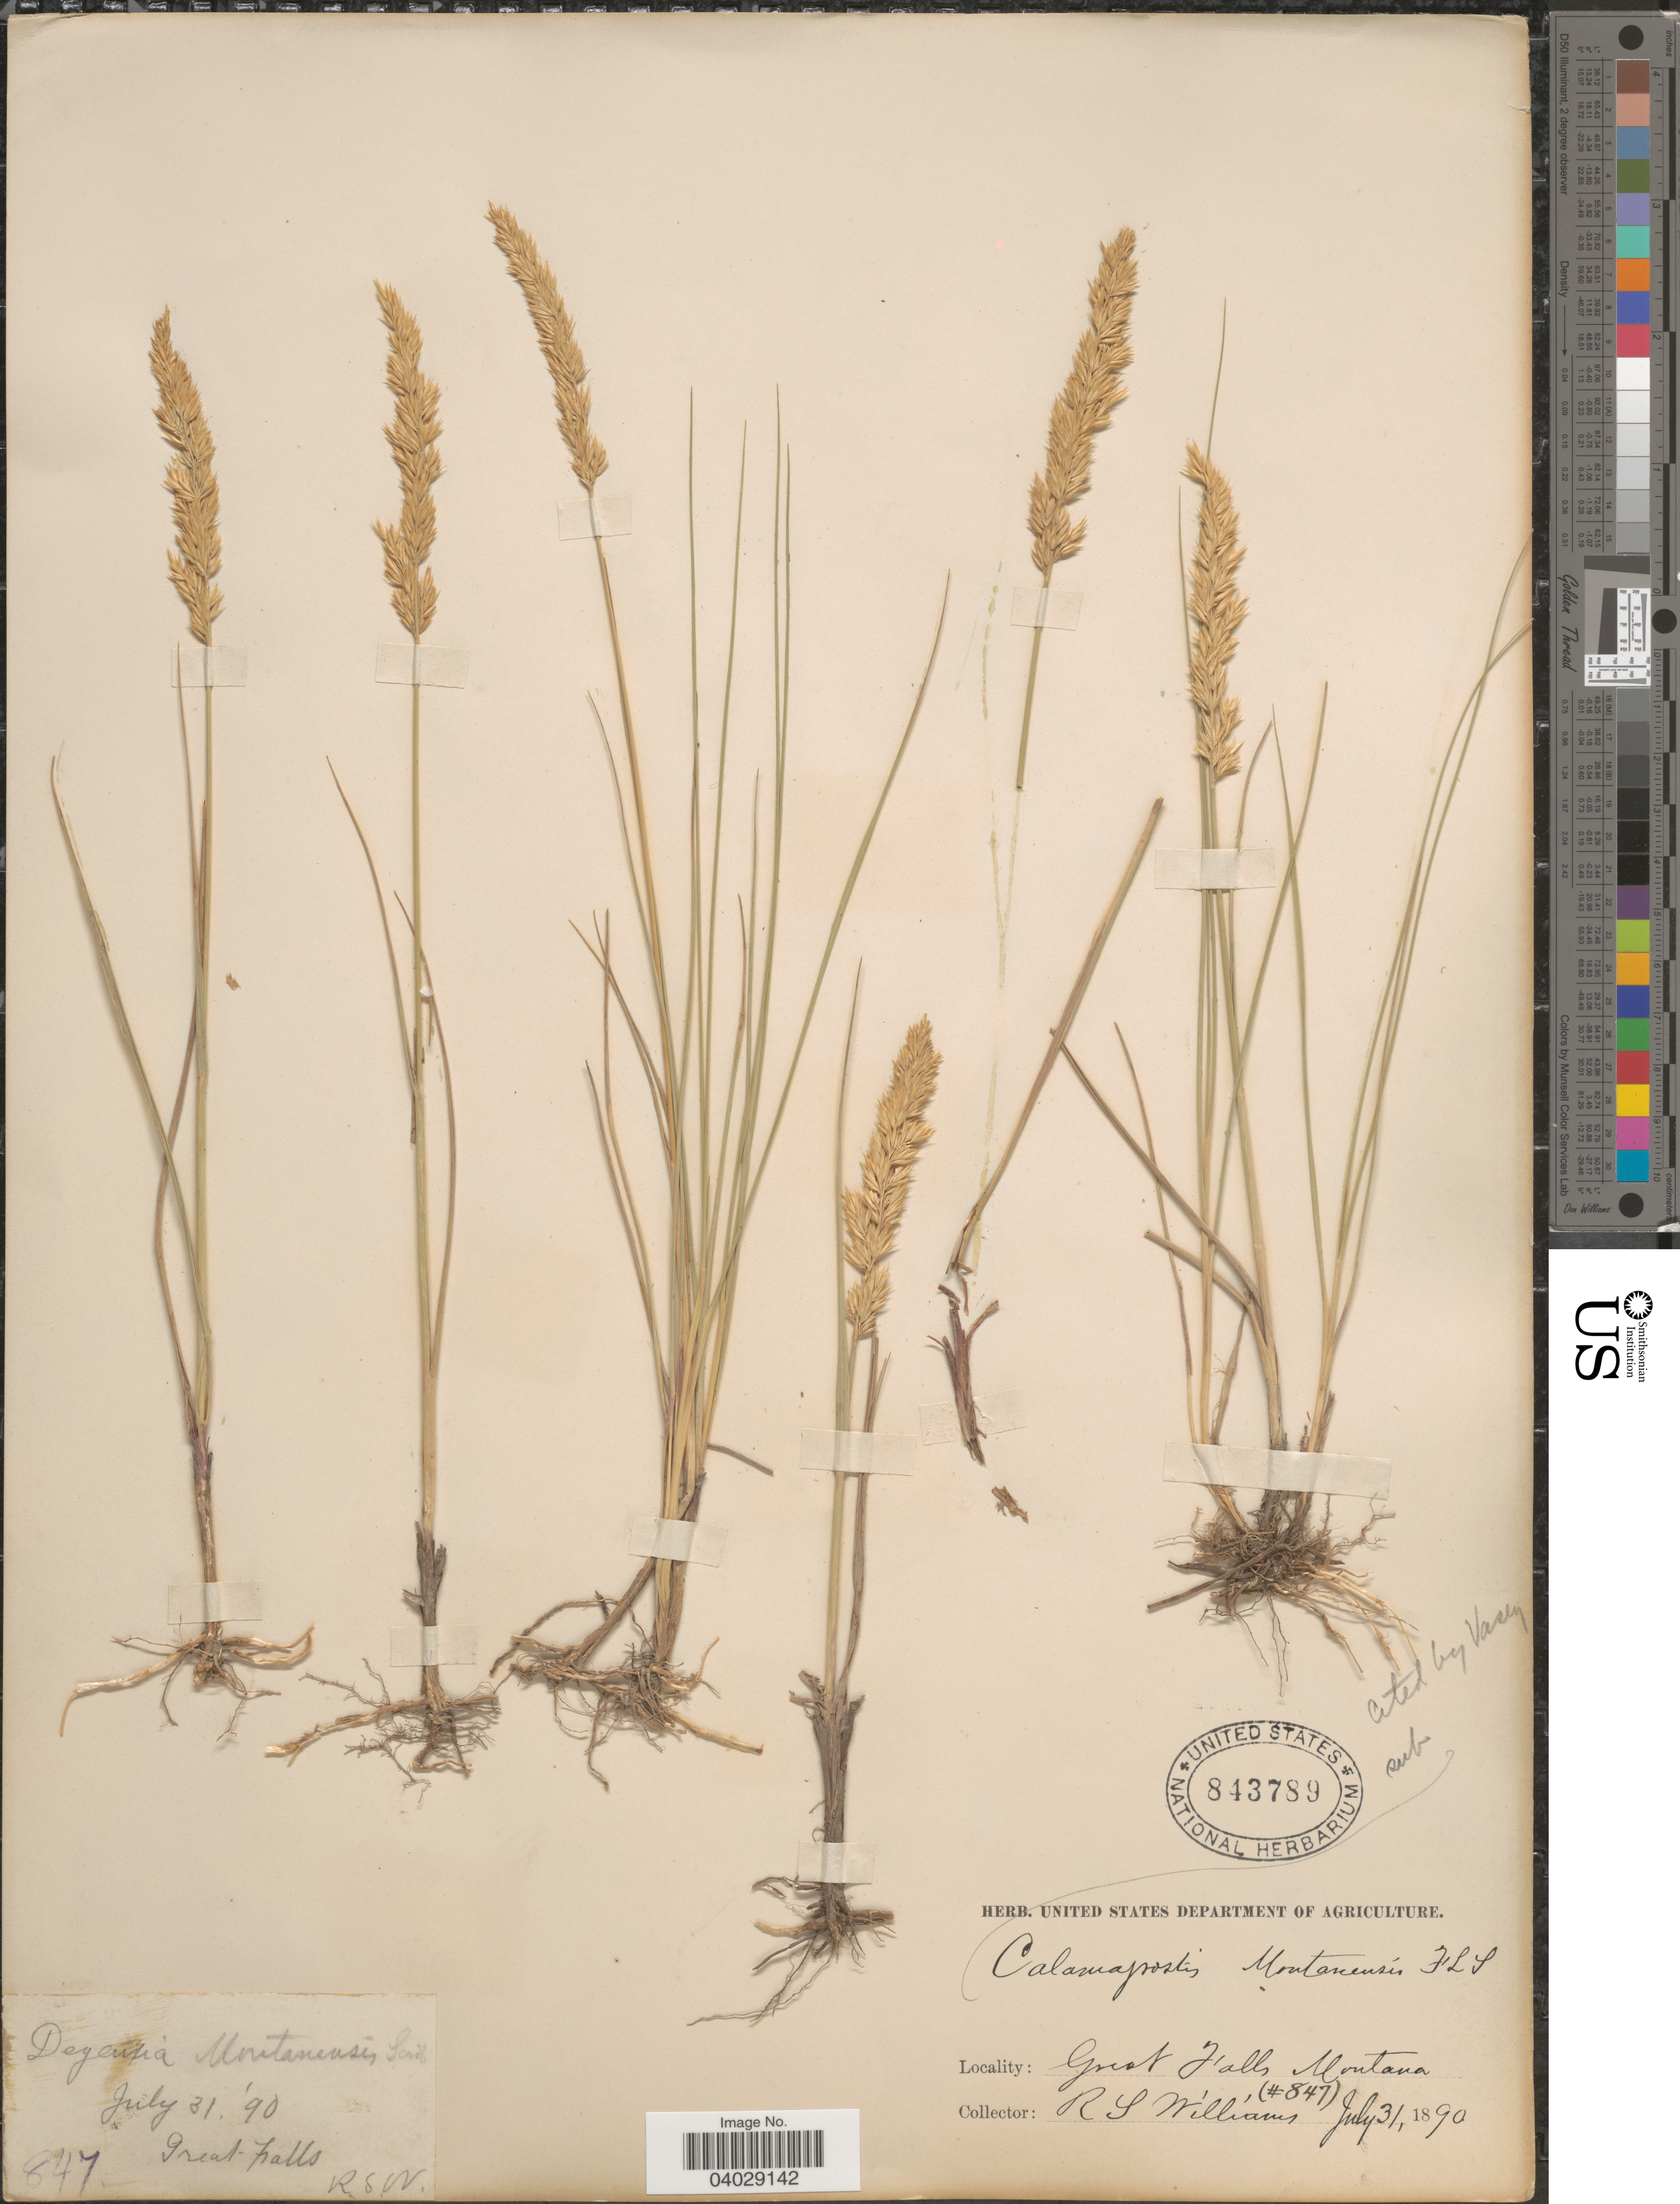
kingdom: Plantae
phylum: Tracheophyta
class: Liliopsida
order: Poales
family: Poaceae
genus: Calamagrostis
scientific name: Calamagrostis montanensis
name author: Scribn. ex Vasey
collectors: R. S. Williams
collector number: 847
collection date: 1890-07-31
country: United States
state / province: Montana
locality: Great Falls.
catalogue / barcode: US 843789